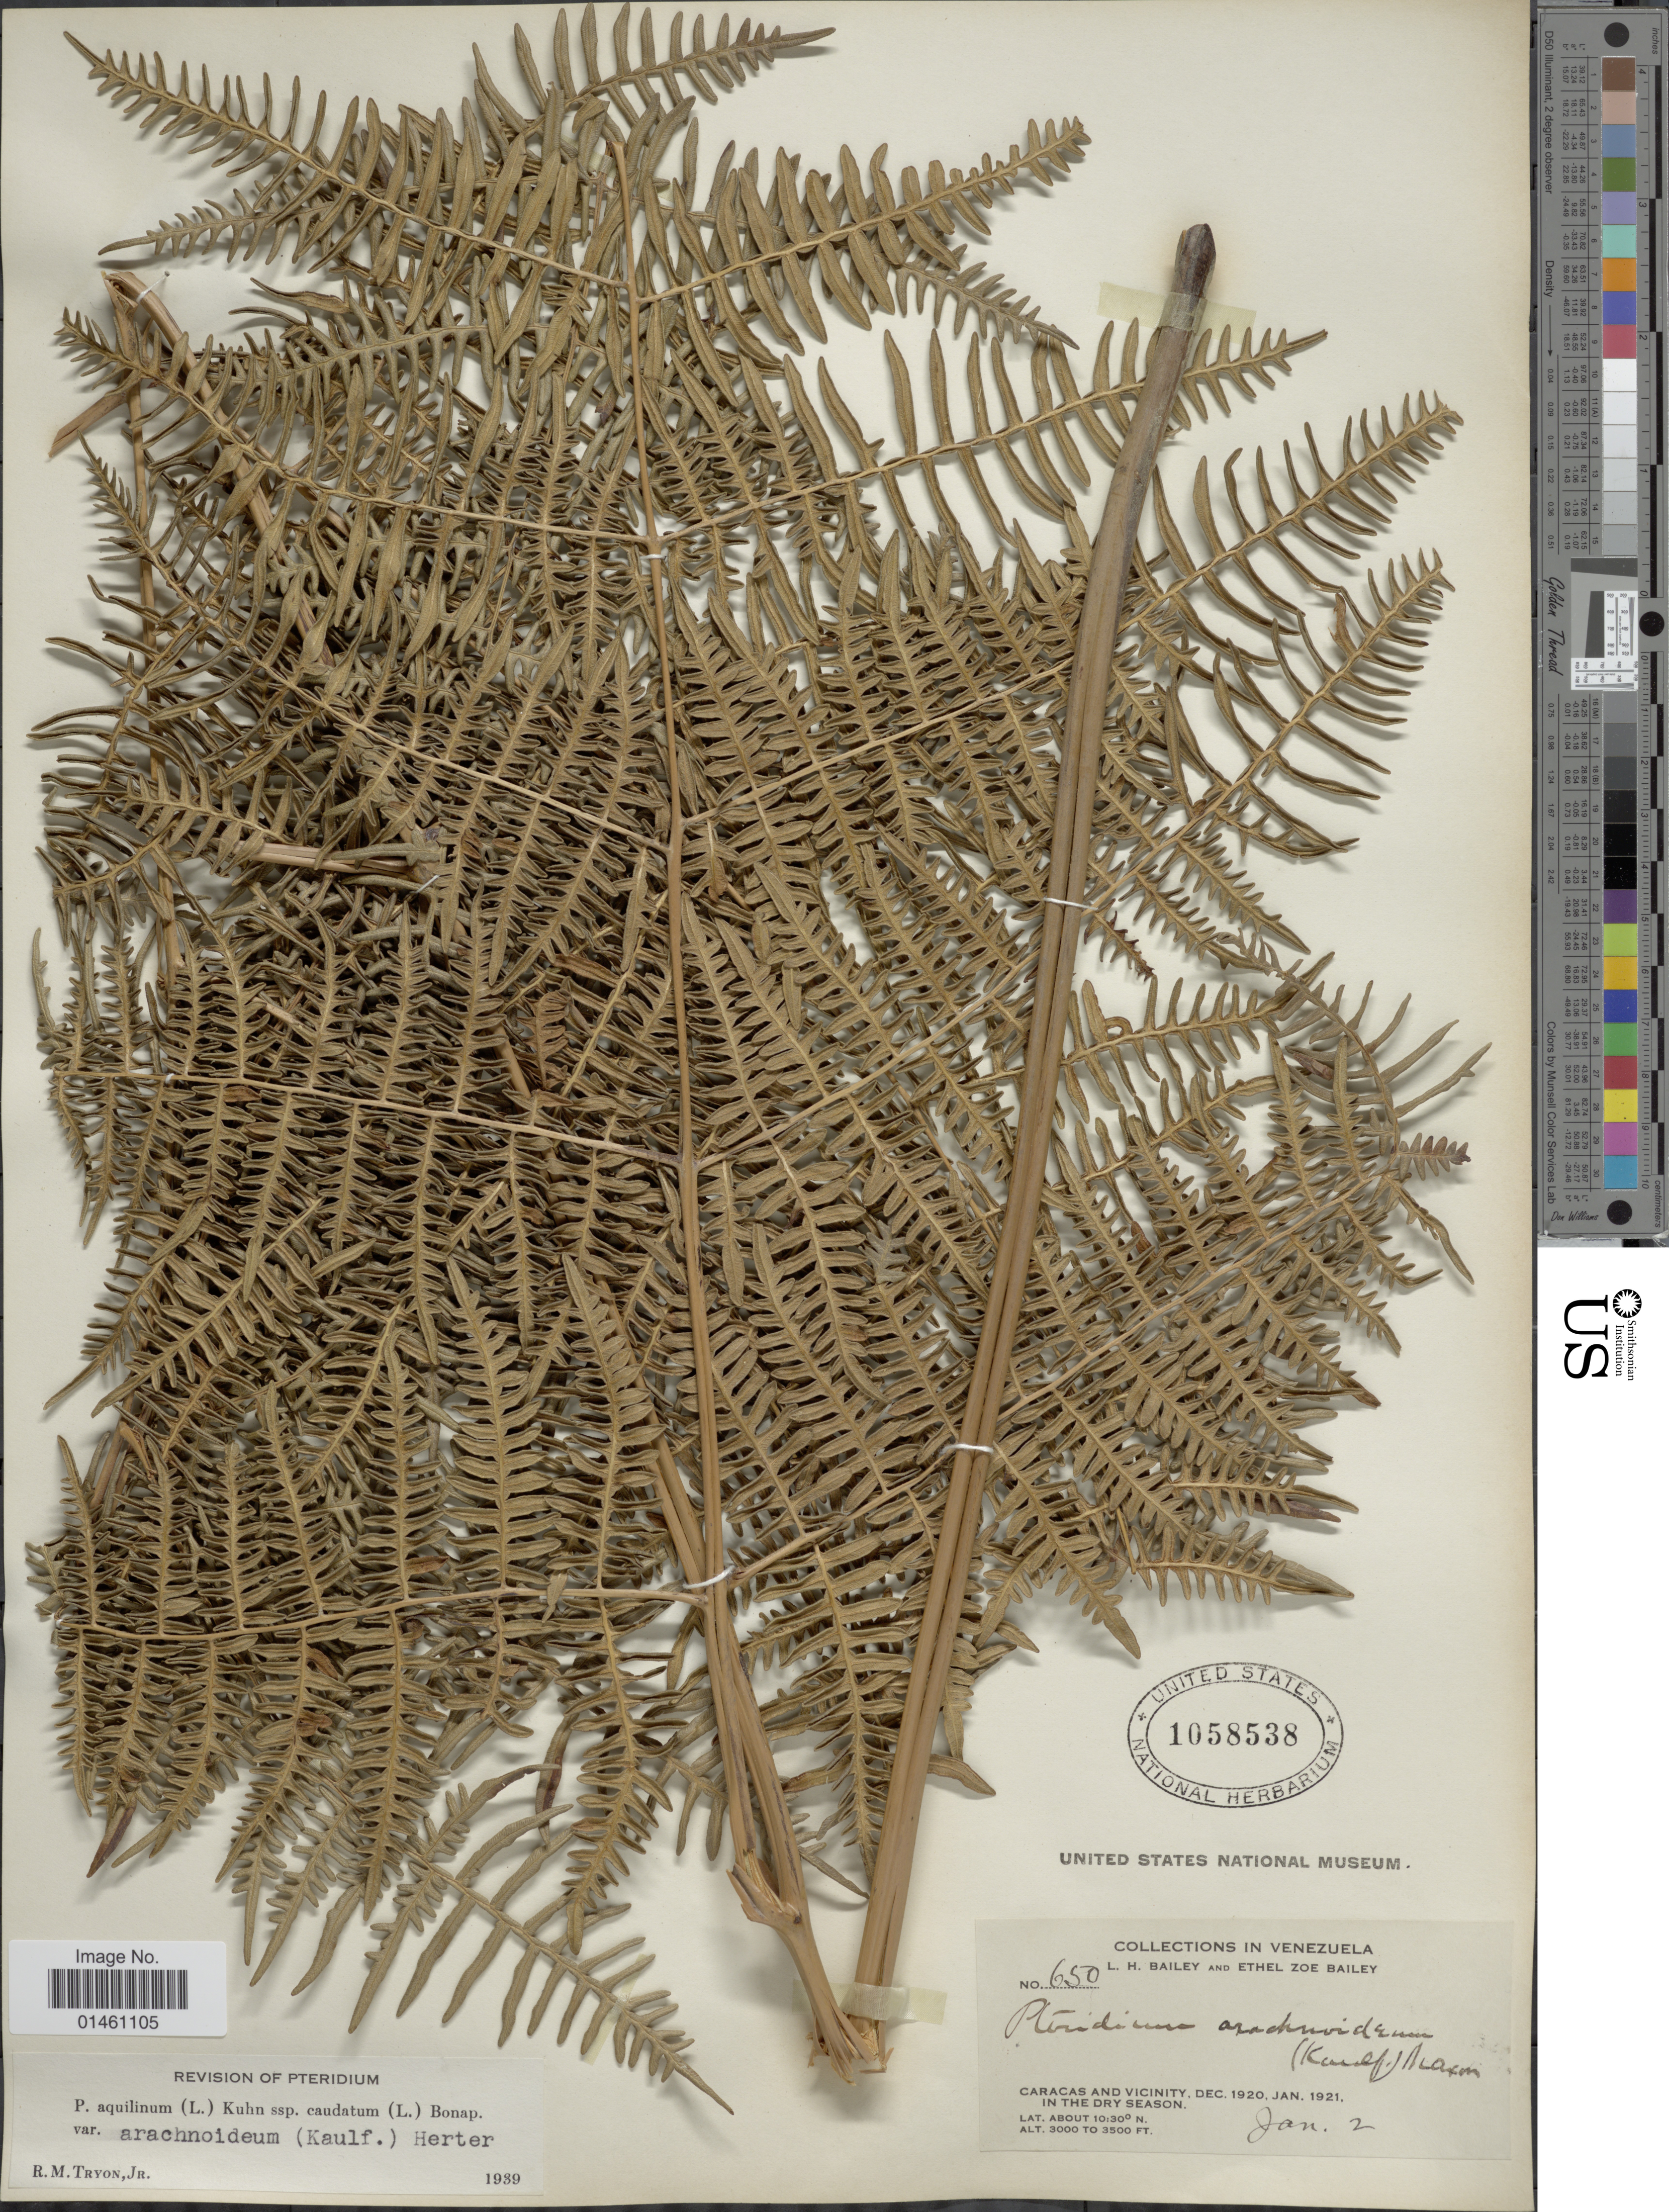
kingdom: Plantae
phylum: Tracheophyta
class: Polypodiopsida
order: Polypodiales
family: Dennstaedtiaceae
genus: Pteridium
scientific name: Pteridium aquilinum var. arachnoideum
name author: (Kaulf.) Herter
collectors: L. H. Bailey & E. Z. Bailey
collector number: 650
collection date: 1921-01-02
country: Venezuela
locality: Caracas and vicinity in the dry season.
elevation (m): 914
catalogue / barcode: US 1058538